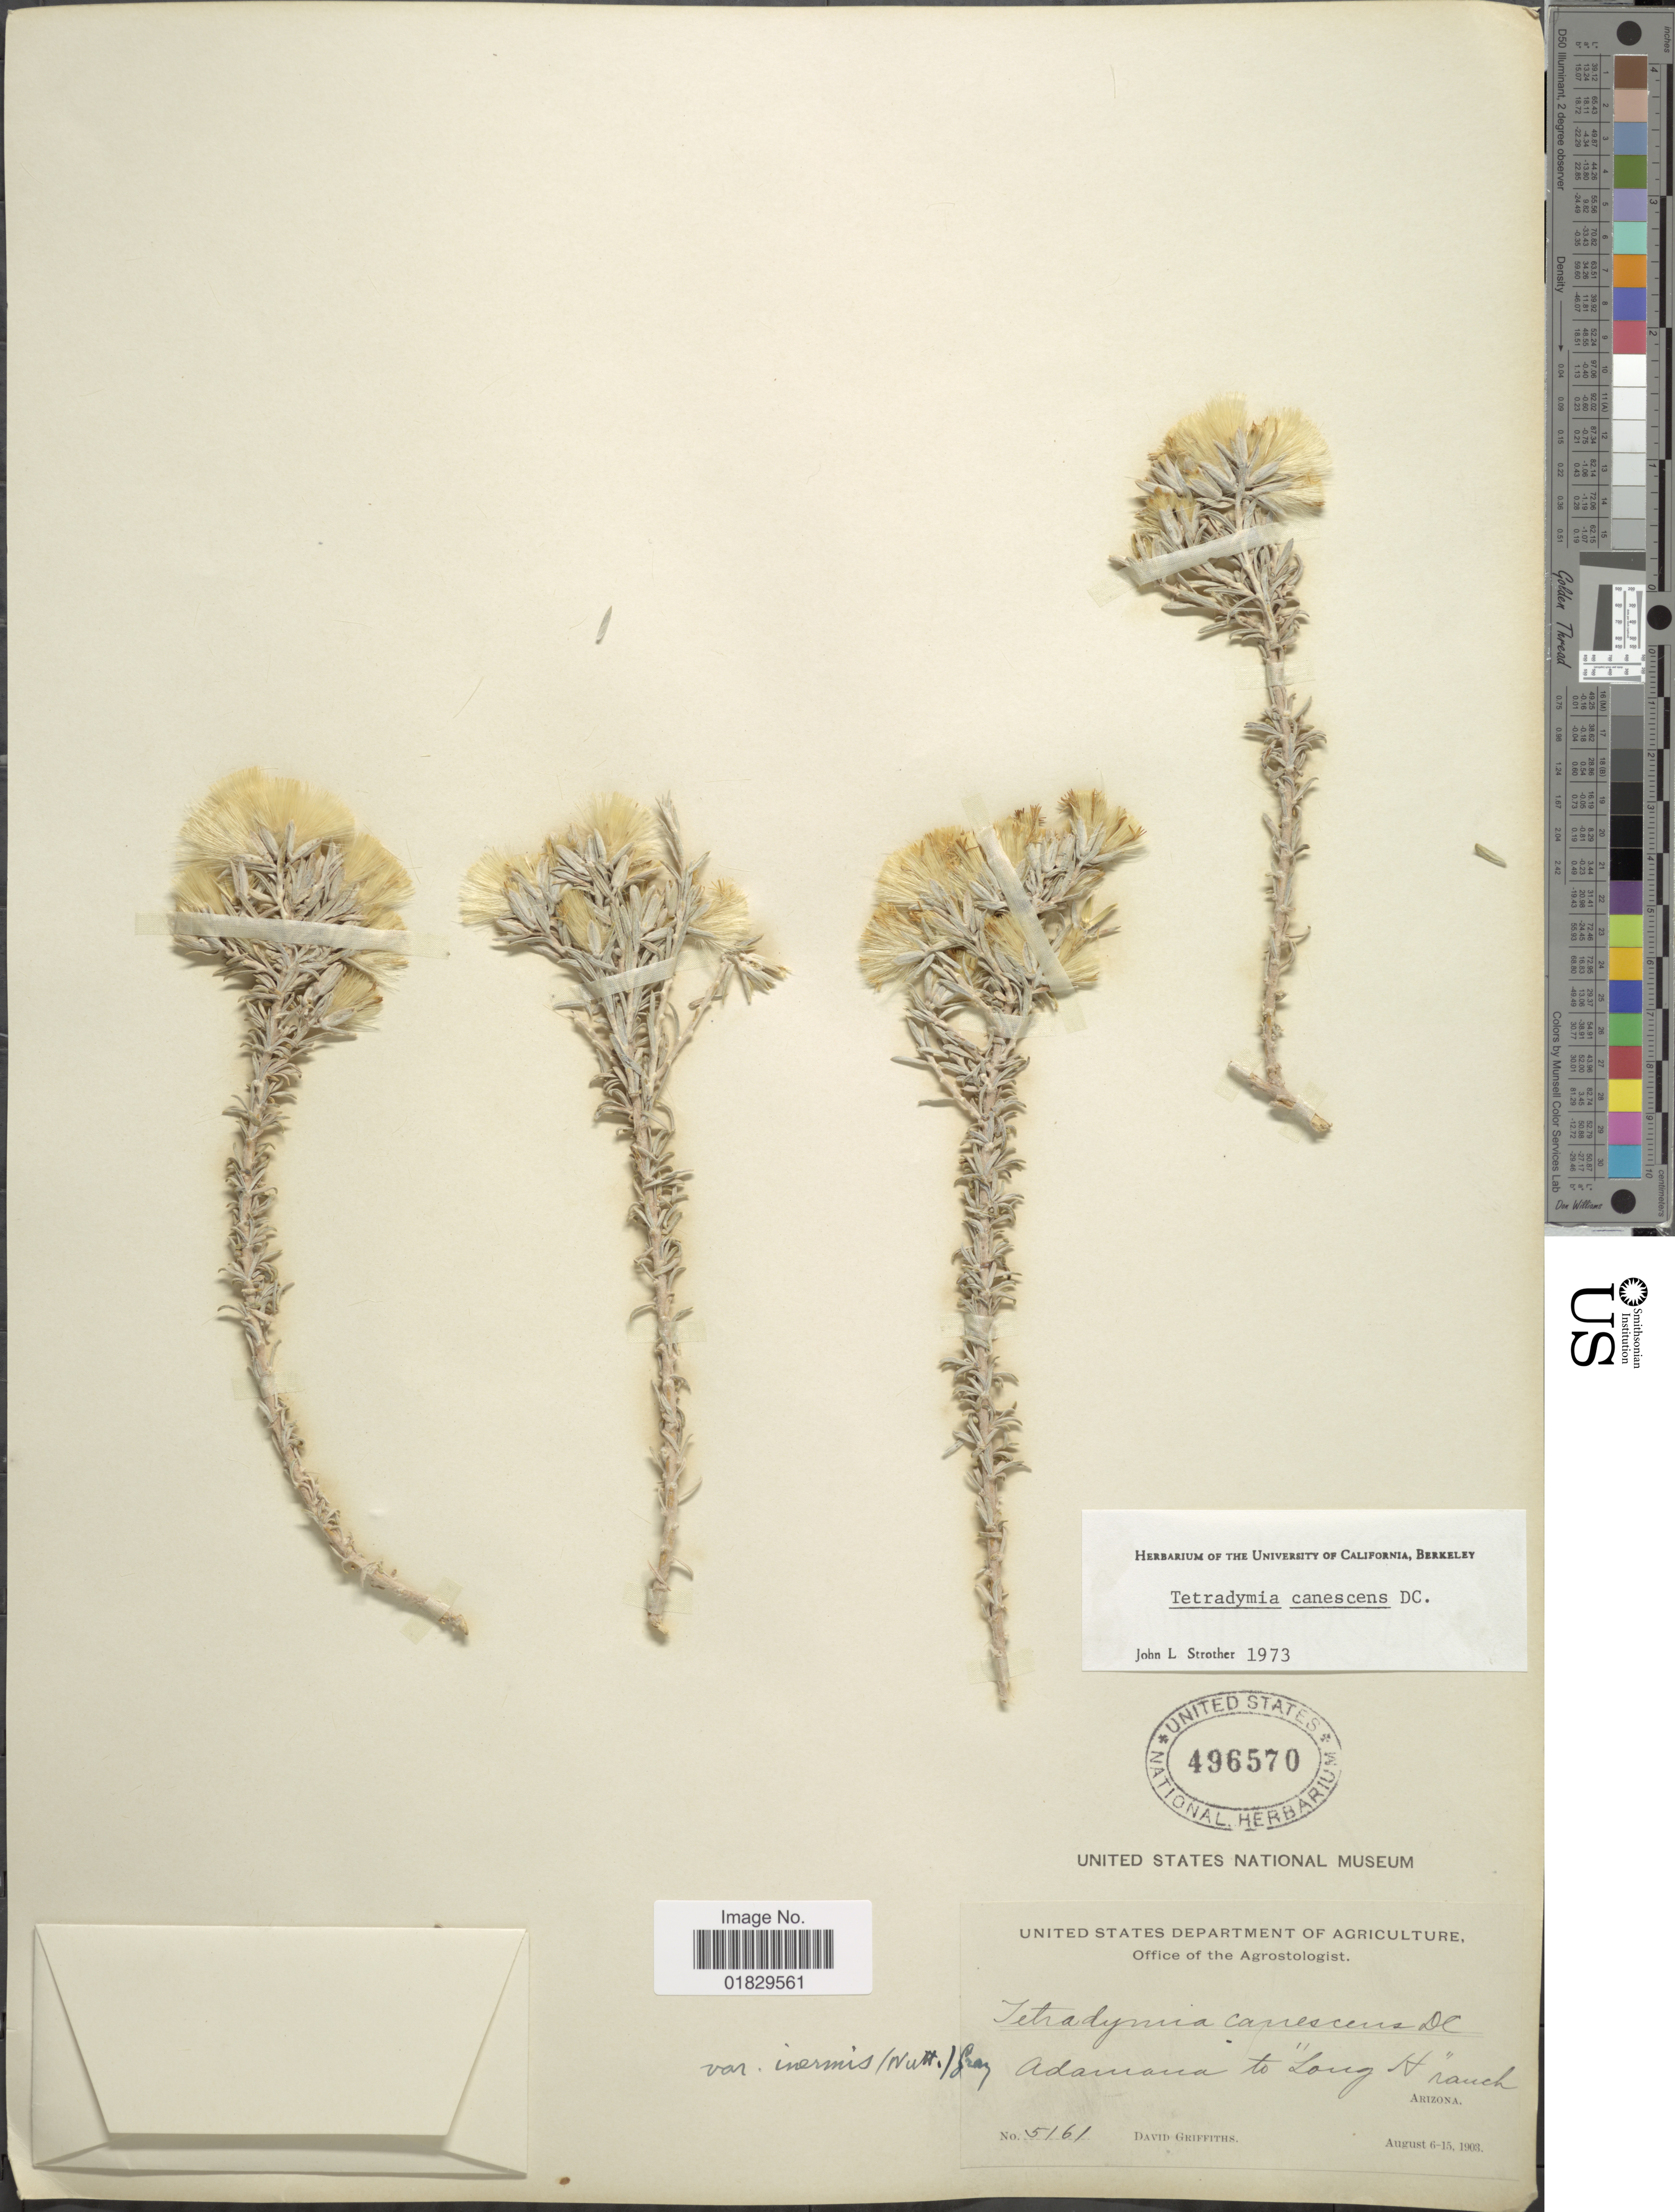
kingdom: Plantae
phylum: Tracheophyta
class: Magnoliopsida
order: Asterales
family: Asteraceae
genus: Tetradymia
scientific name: Tetradymia canescens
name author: DC.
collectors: D. Griffiths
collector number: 5161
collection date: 1903-08-06/1903-08-15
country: United States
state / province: Arizona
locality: Adamana to "Long H" ranch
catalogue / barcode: US 496570